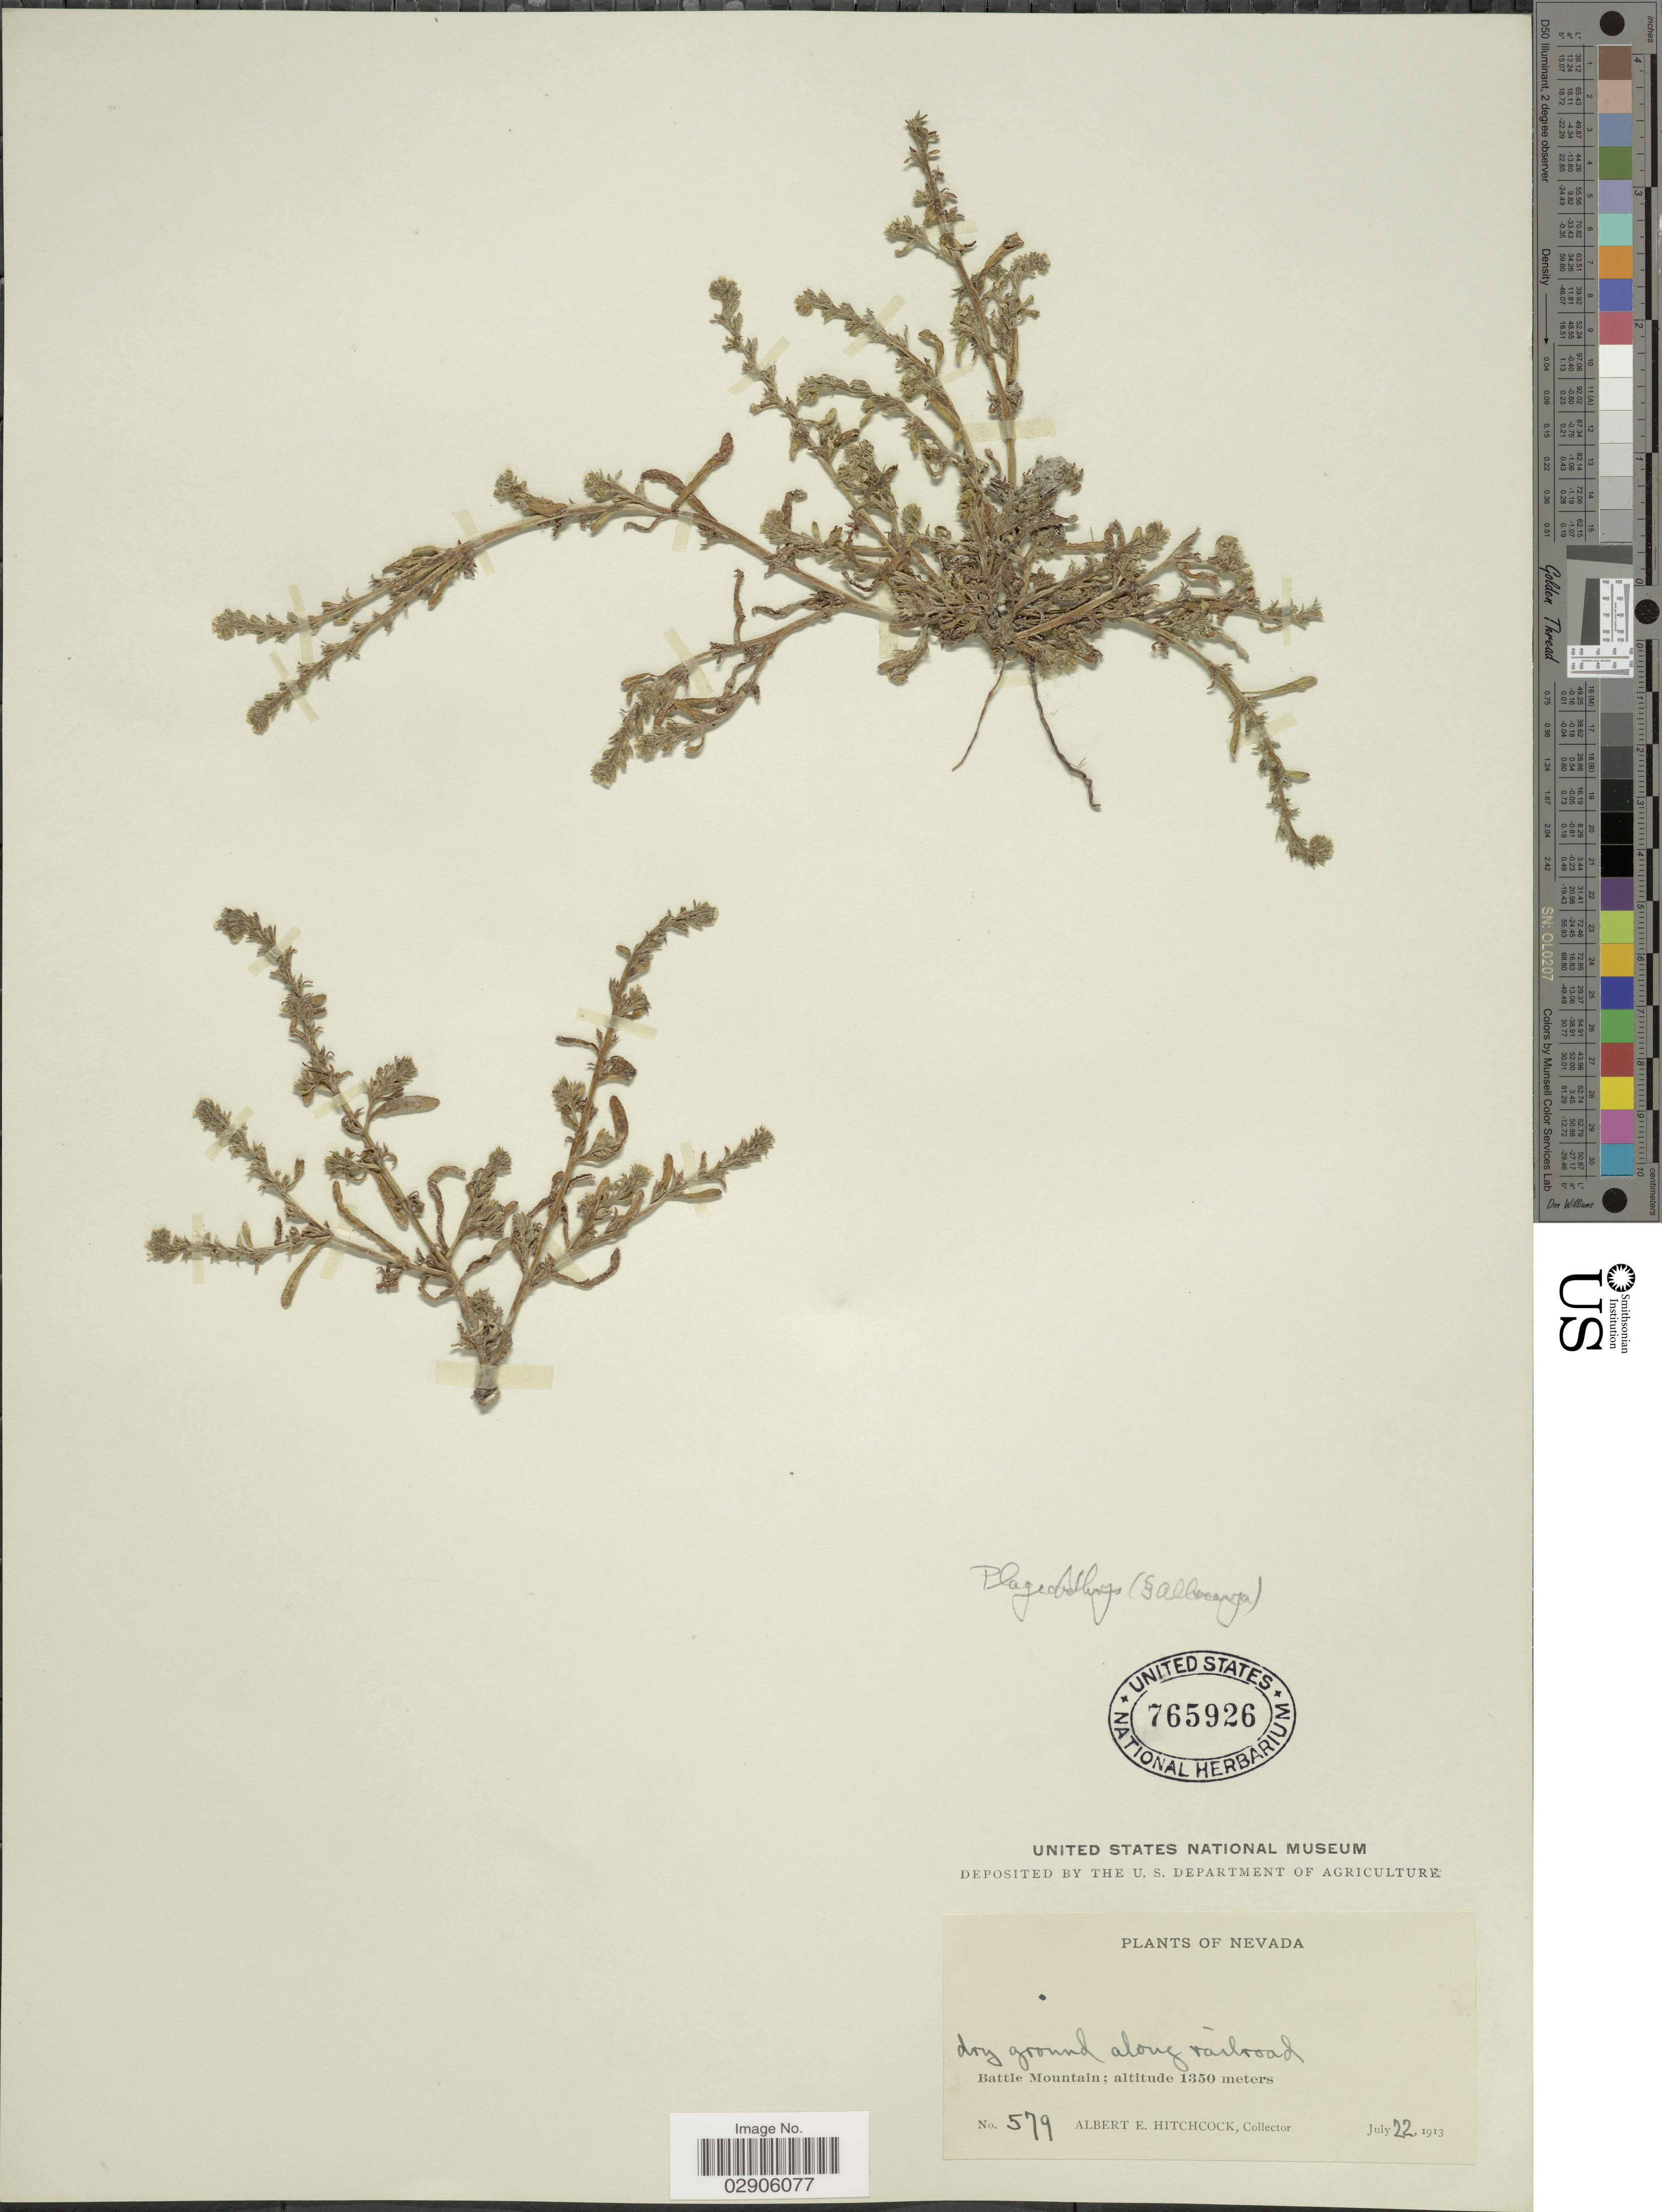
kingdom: Plantae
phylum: Tracheophyta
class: Magnoliopsida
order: Boraginales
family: Boraginaceae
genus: Plagiobothrys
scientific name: Plagiobothrys sp.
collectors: A. Hitchcock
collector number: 579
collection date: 1913-07-22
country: United States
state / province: Nevada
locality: Battle Mountain.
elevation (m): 1350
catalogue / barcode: US 765926